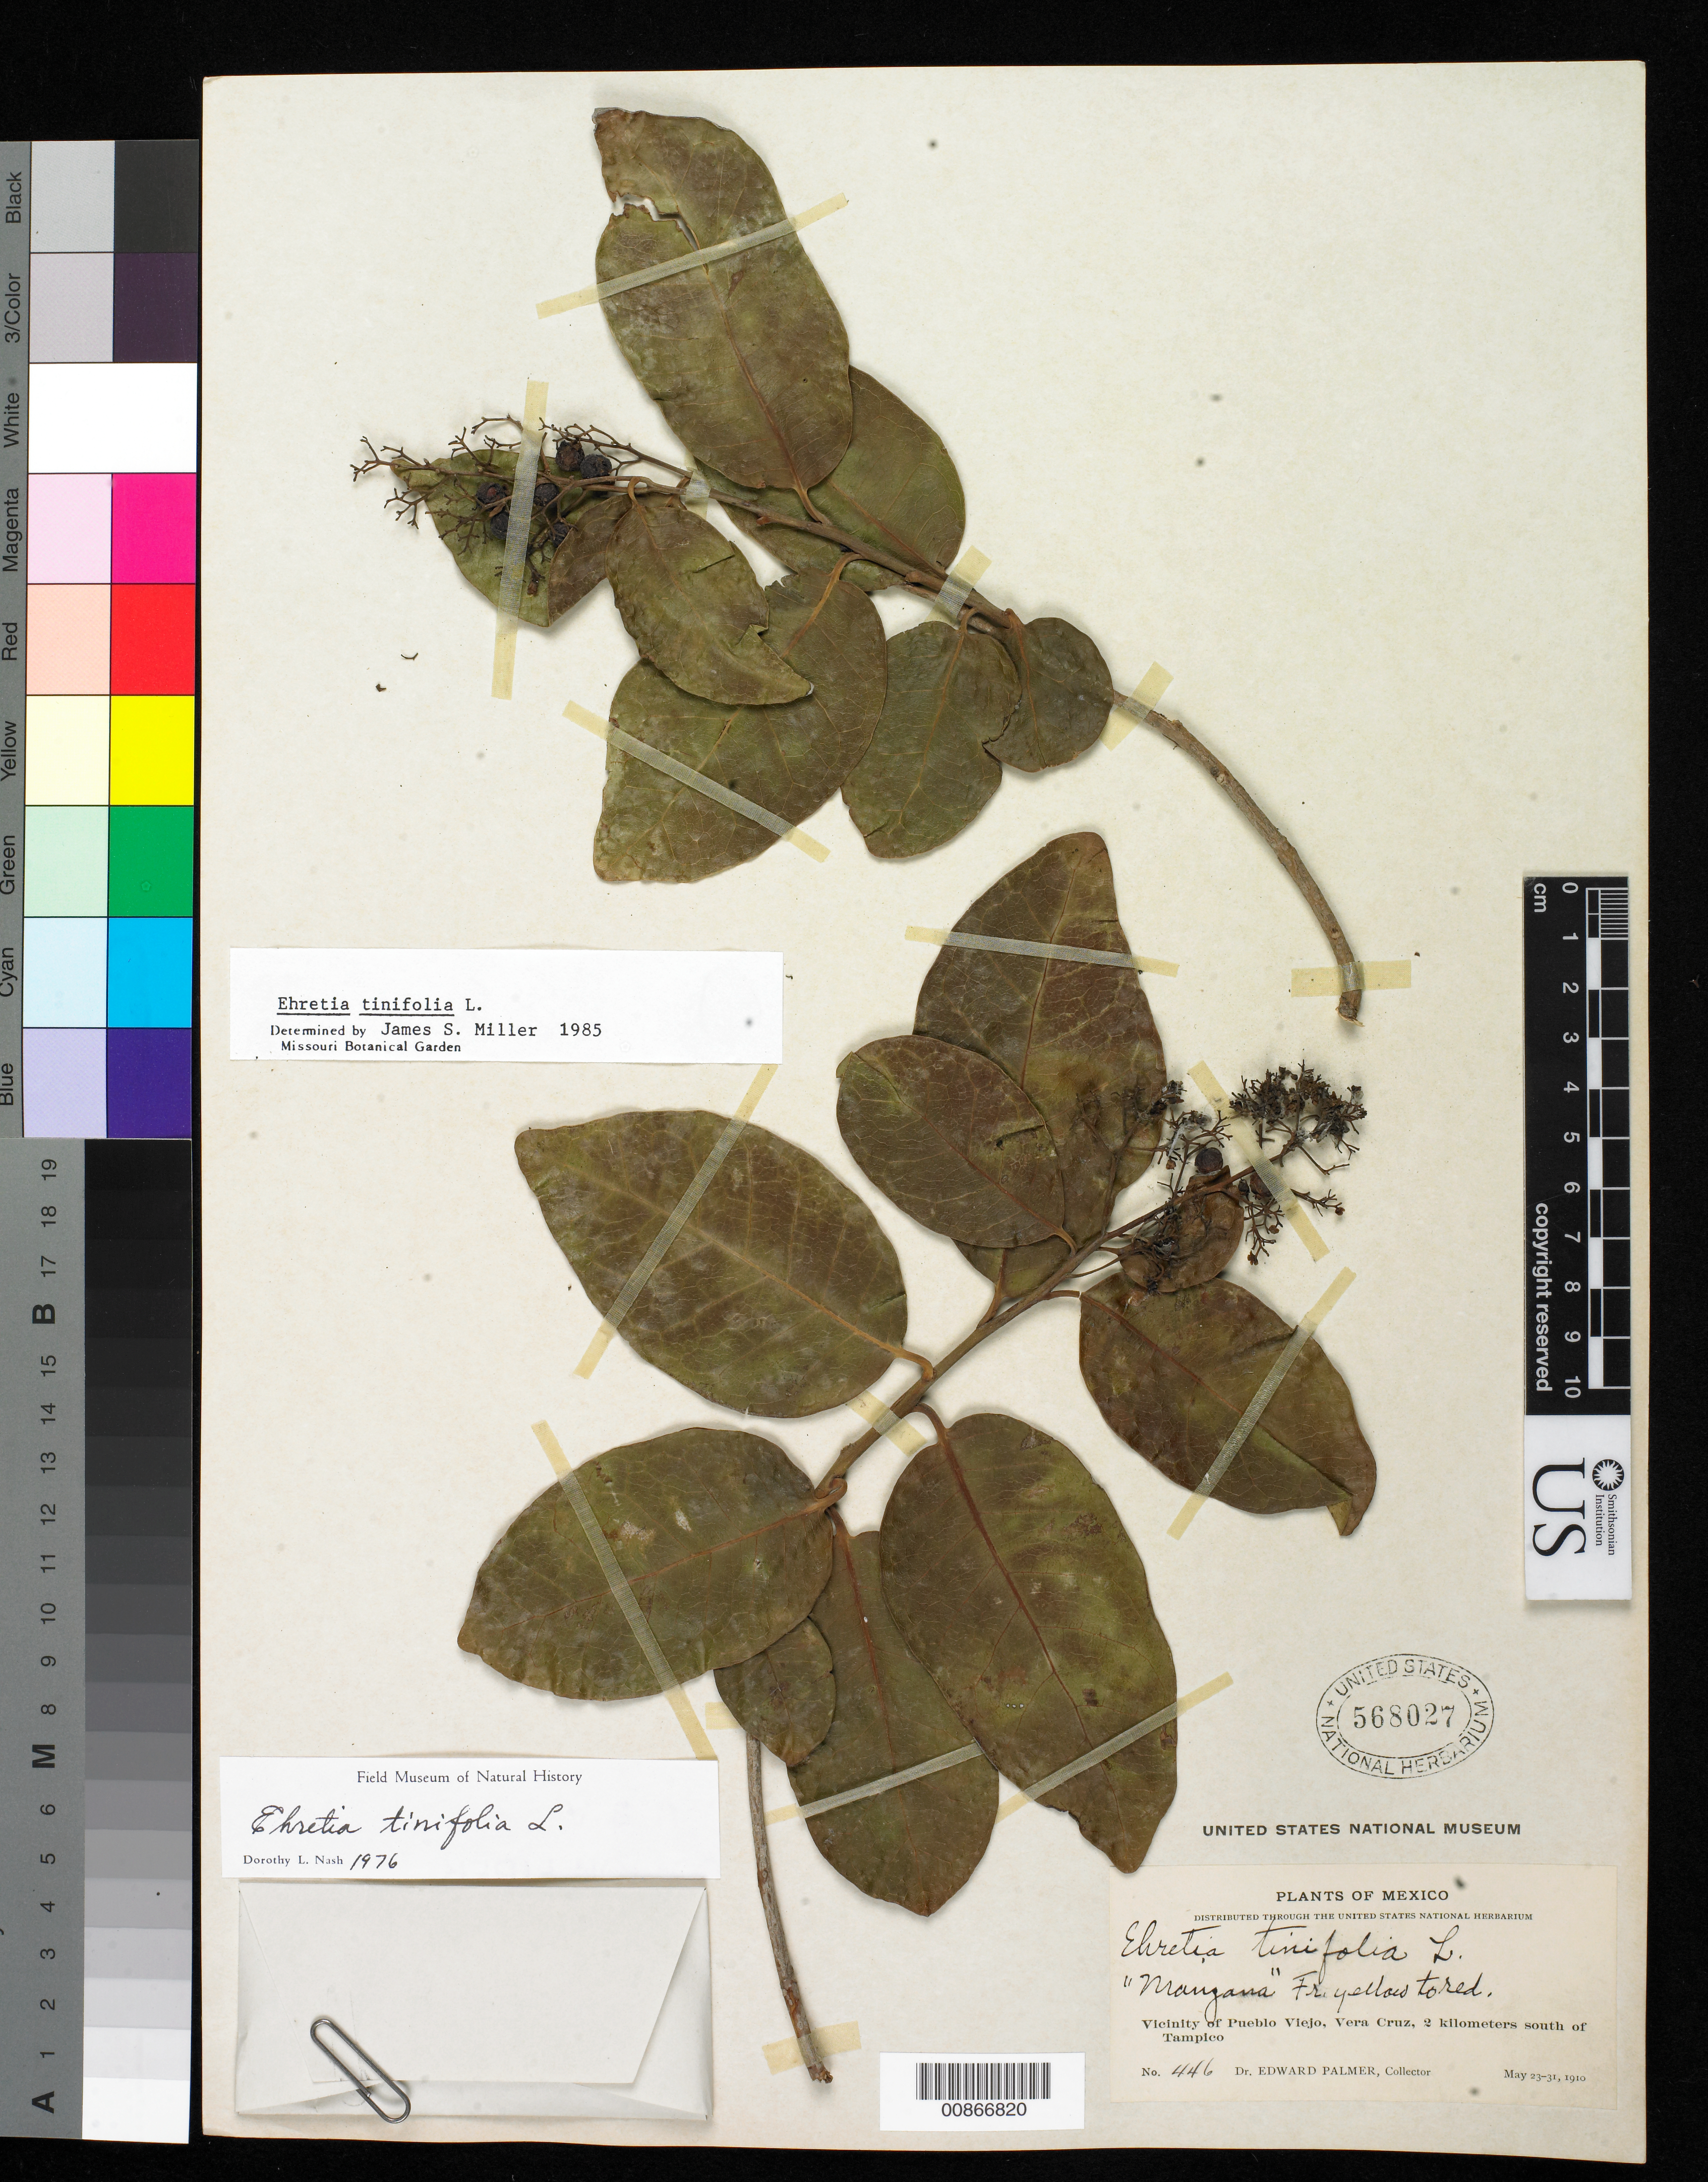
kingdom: Plantae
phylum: Tracheophyta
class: Magnoliopsida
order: Boraginales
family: Ehretiaceae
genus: Ehretia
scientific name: Ehretia tinifolia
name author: L.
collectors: E. Palmer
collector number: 446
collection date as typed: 23 May 1910 to 31 May 1910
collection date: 1910-05-23/1910-05-31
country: Mexico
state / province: Veracruz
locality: Vicinity of Pueblo Viejo, Veracruz, 2 kilometers south of Tampico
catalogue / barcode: US 568027